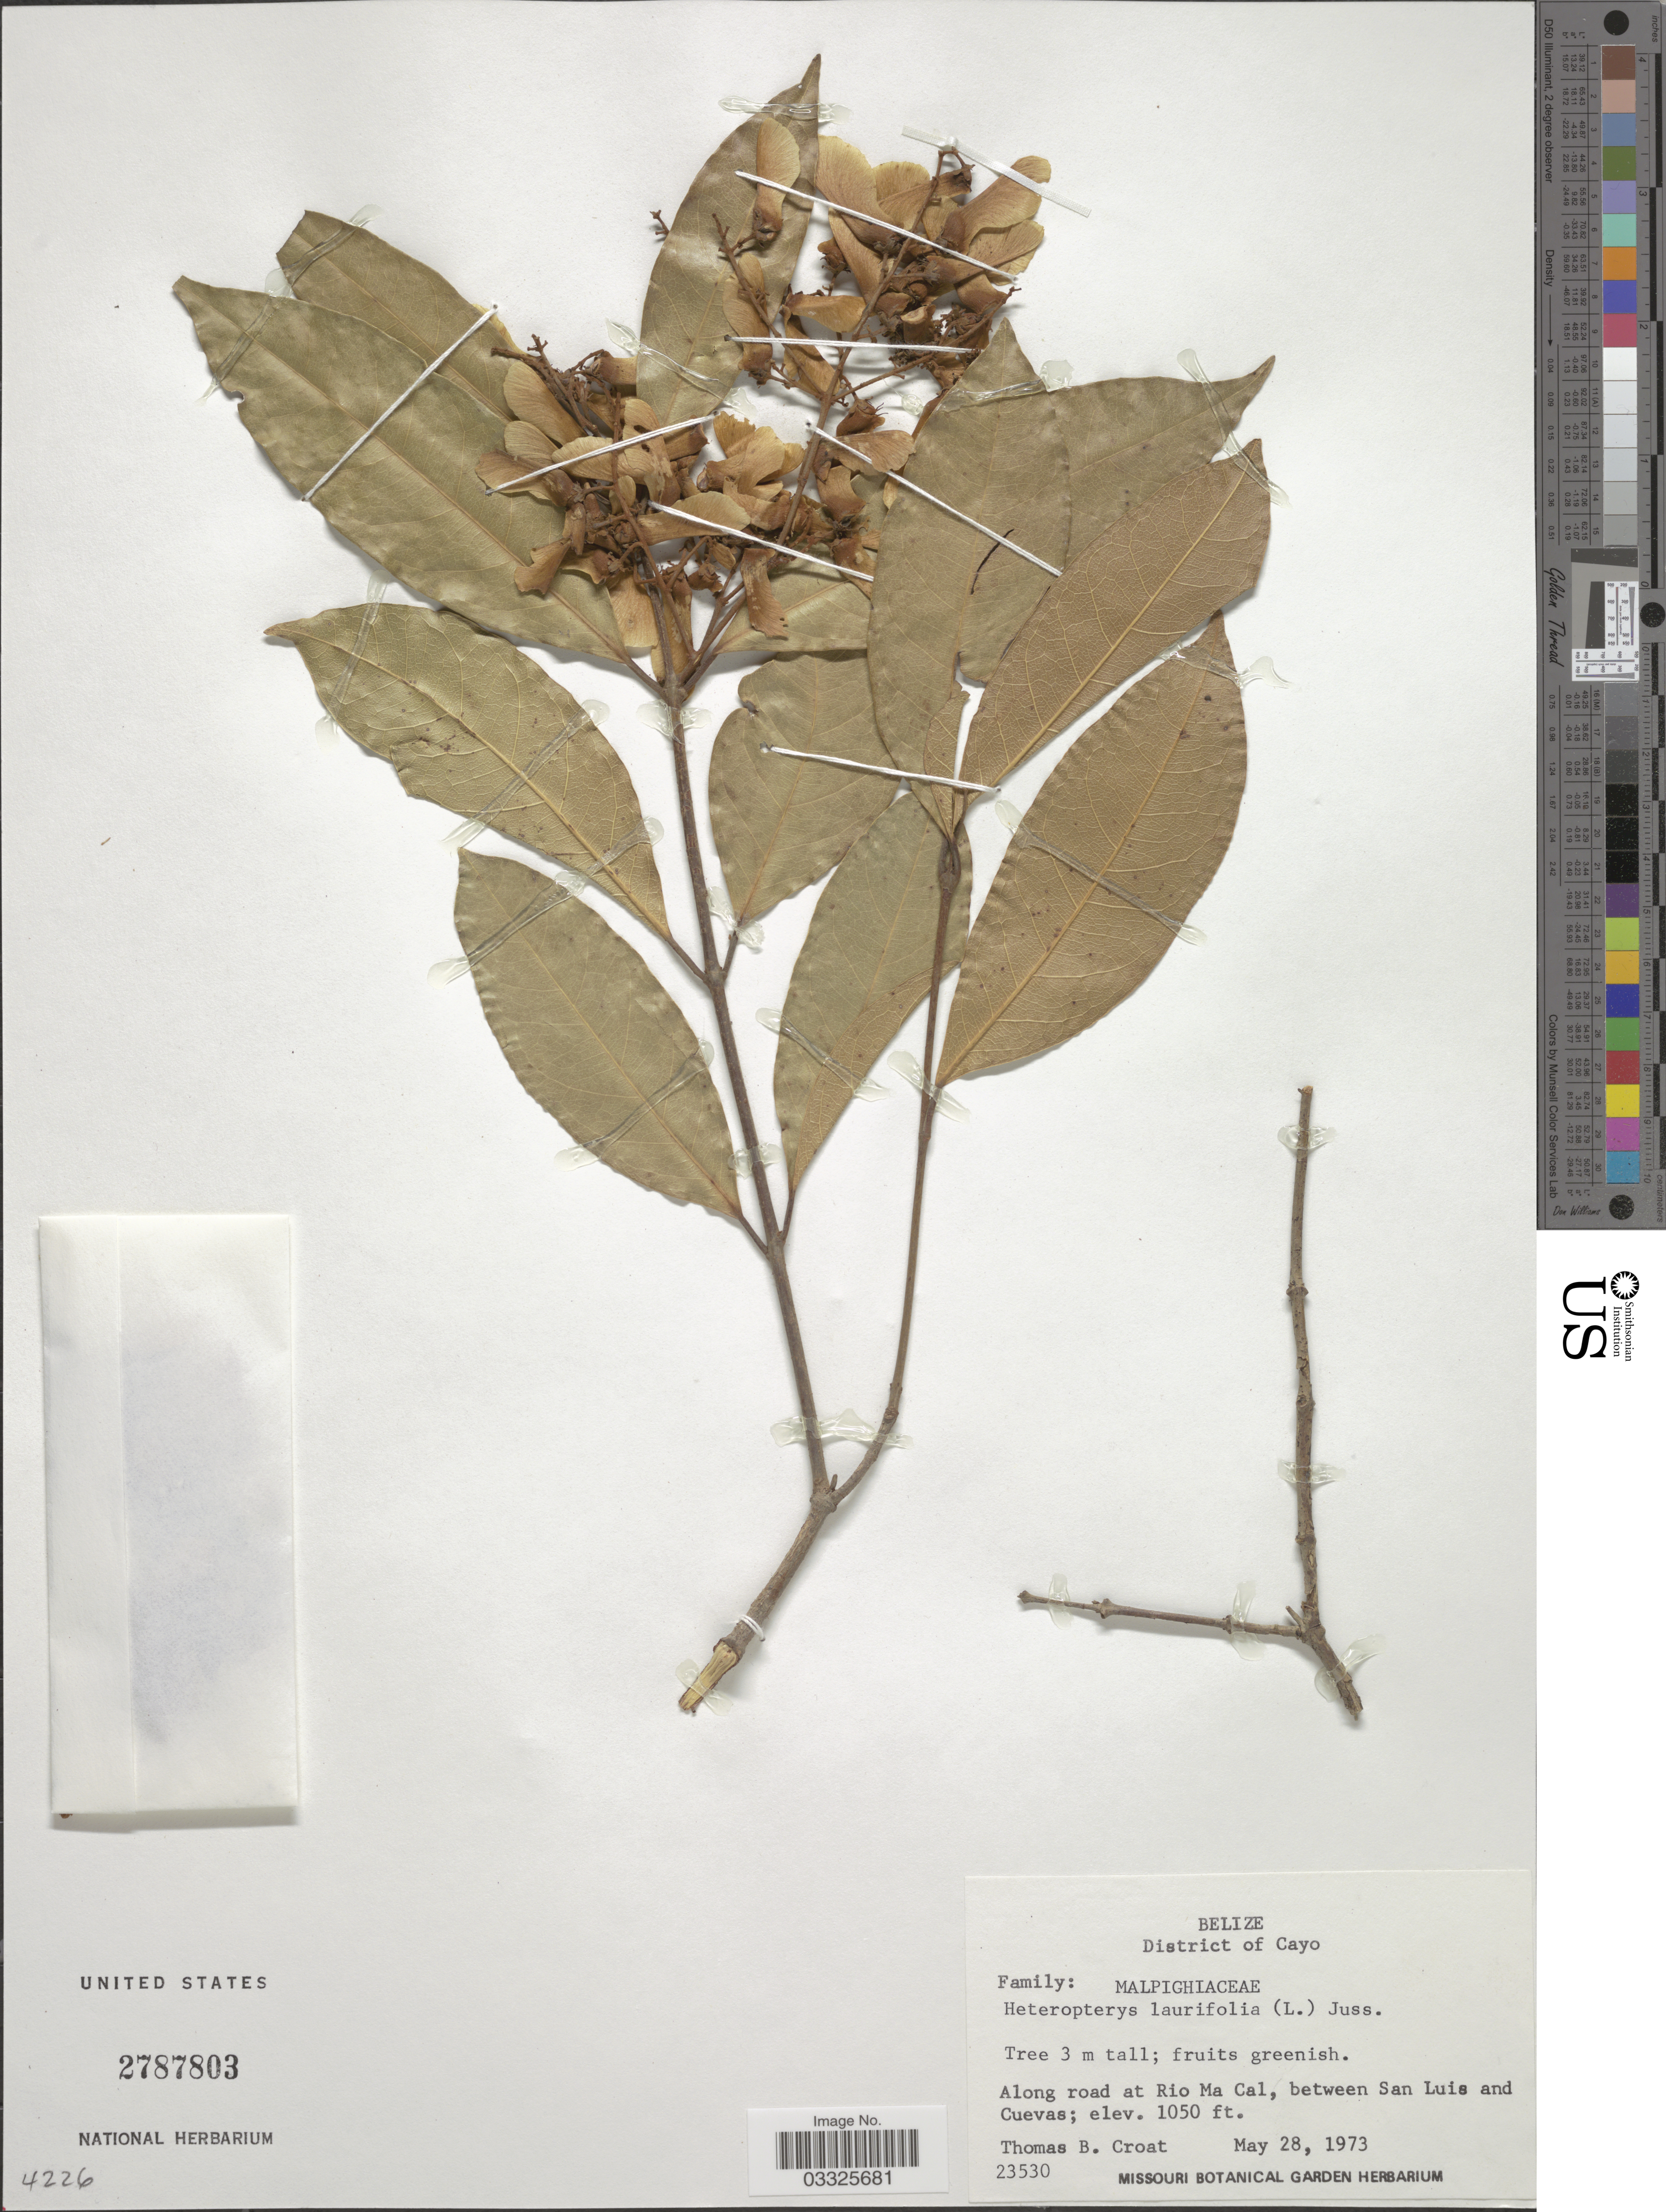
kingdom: Plantae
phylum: Tracheophyta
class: Magnoliopsida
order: Malpighiales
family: Malpighiaceae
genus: Heteropterys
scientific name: Heteropterys laurifolia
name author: (L.) A. Juss.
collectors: T. B. Croat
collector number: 23530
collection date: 1973-05-28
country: Belize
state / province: Cayo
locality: District of Cayo. Along road at Rio Ma Cal, between San Luis and Cuevas.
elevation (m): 320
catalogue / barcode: US 2787803